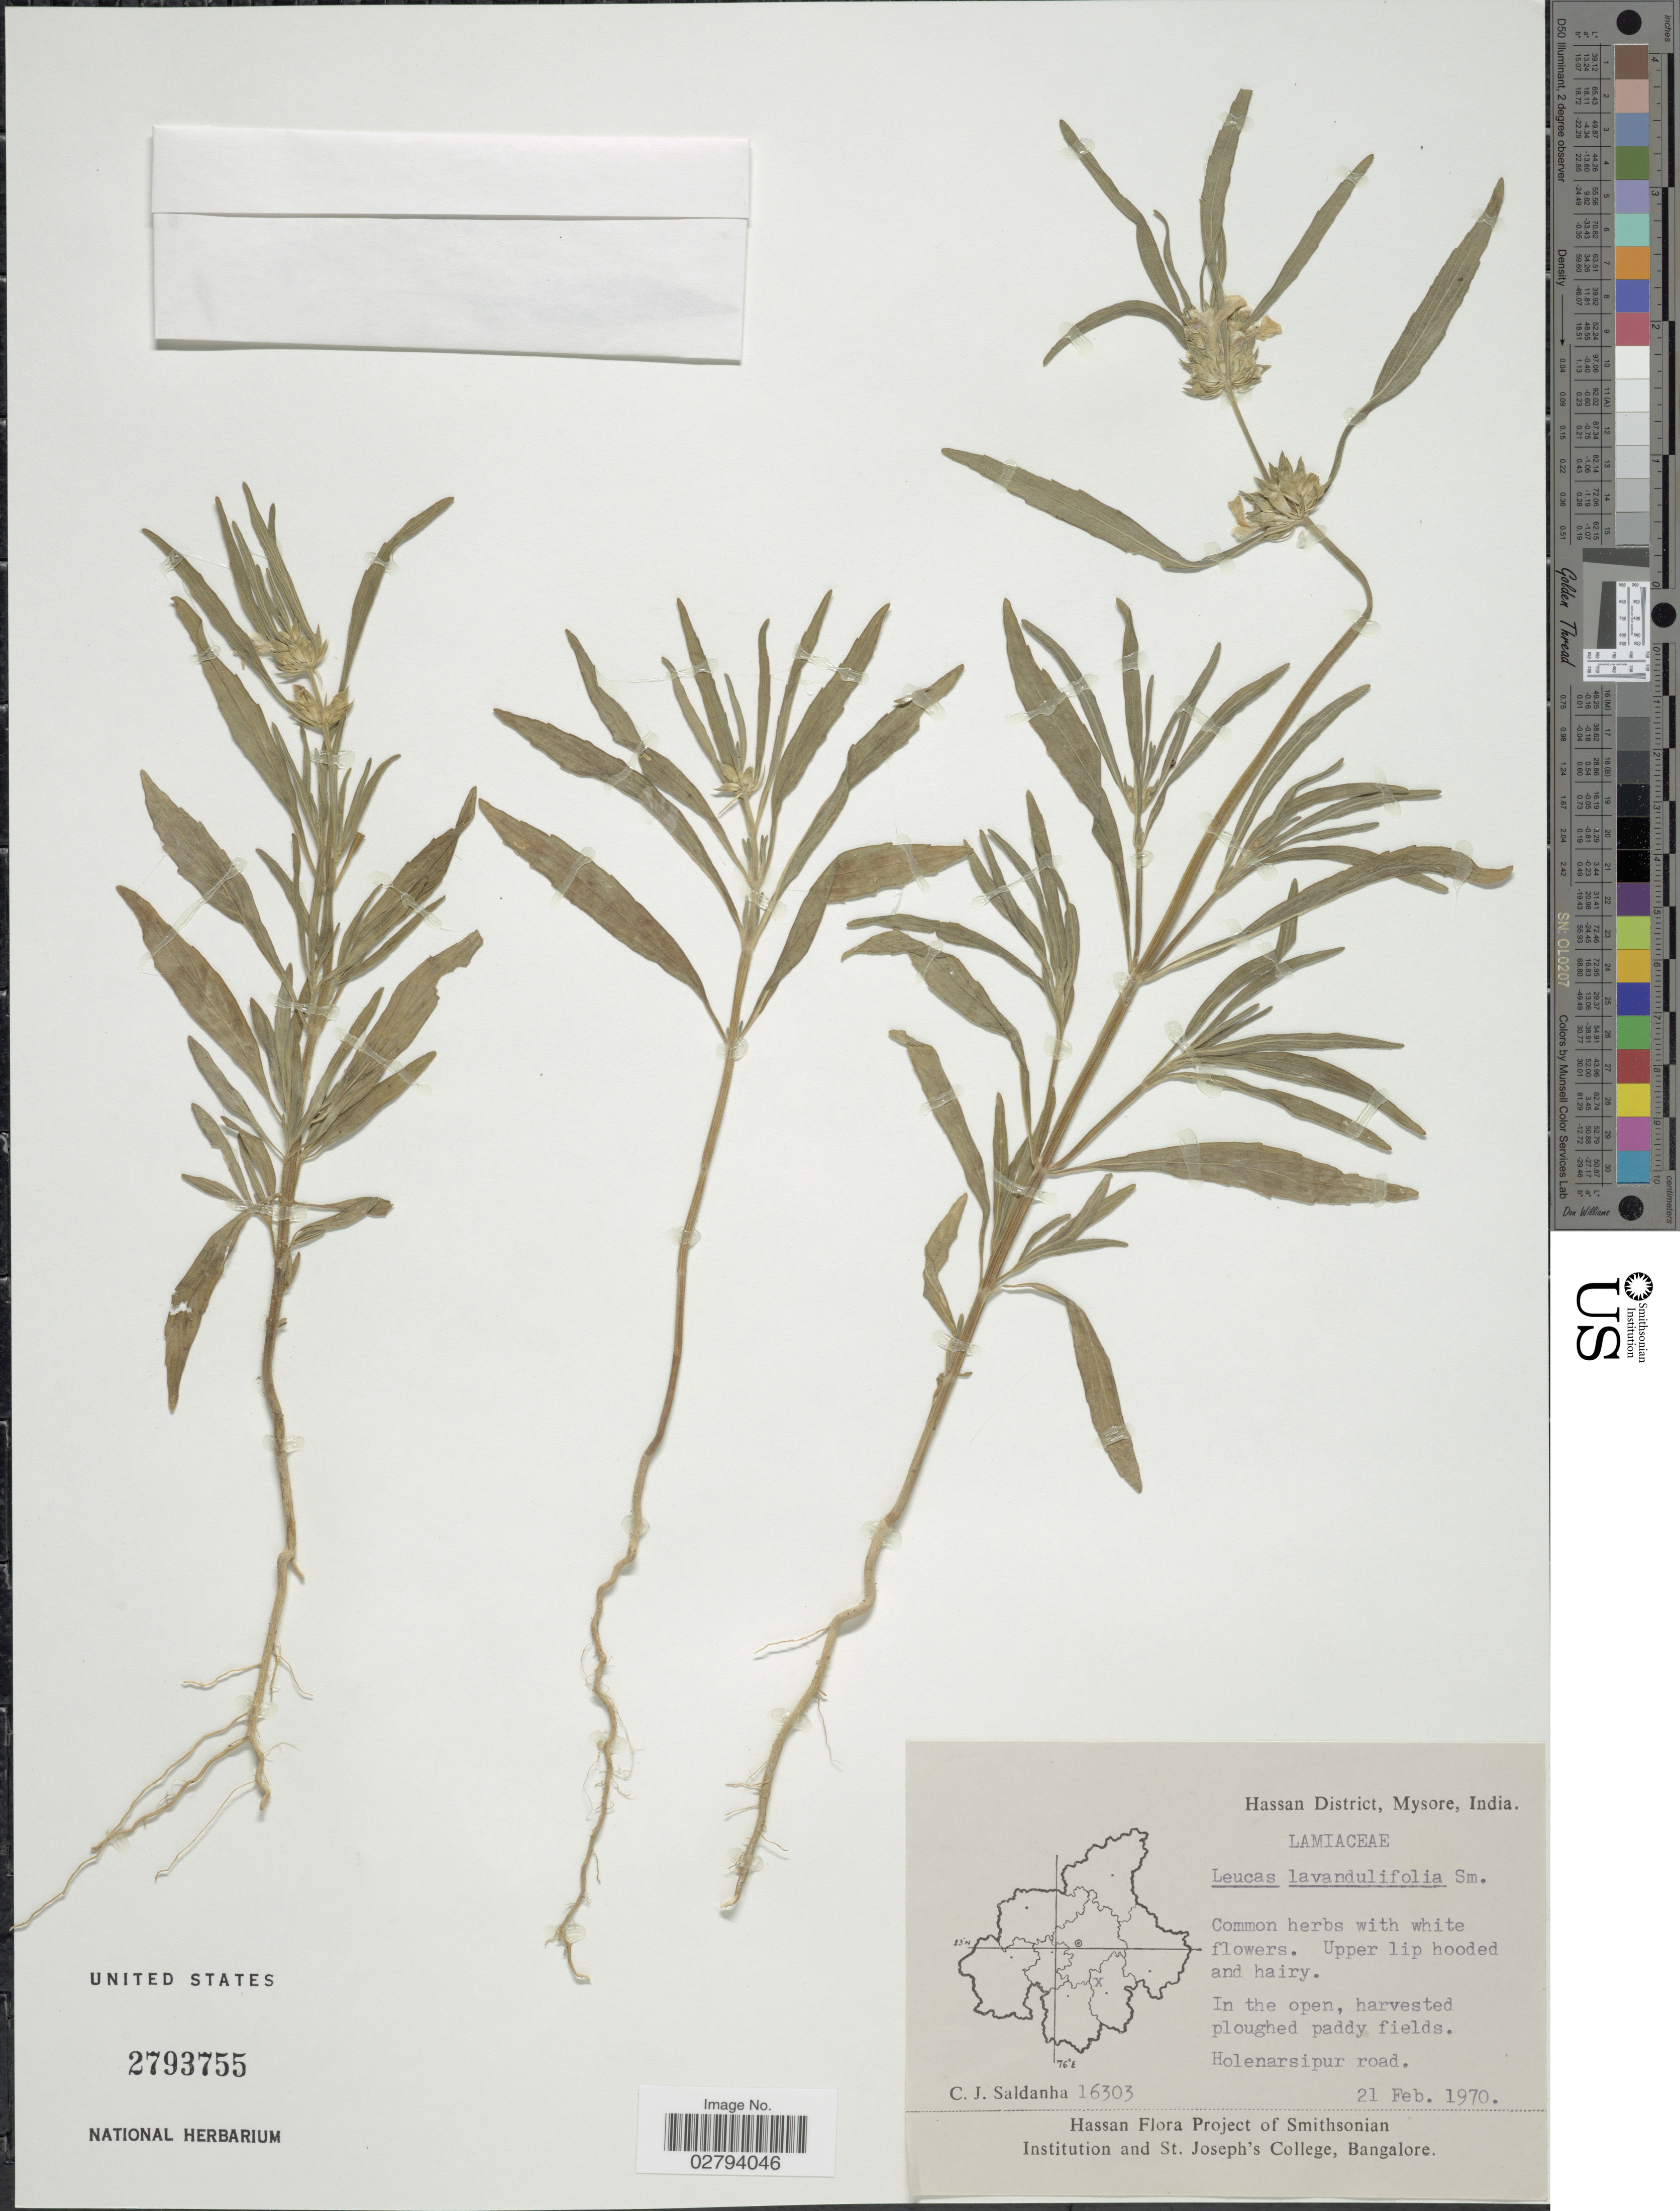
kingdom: Plantae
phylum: Tracheophyta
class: Magnoliopsida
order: Lamiales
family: Lamiaceae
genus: Leucas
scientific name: Leucas linifolia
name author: (A. Roth) Spreng.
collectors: C. J. Saldanha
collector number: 16303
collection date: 1970-02-21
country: India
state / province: Karnataka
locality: Hassan District, Mysore, India, Holenarsipur road.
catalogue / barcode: US 2793755